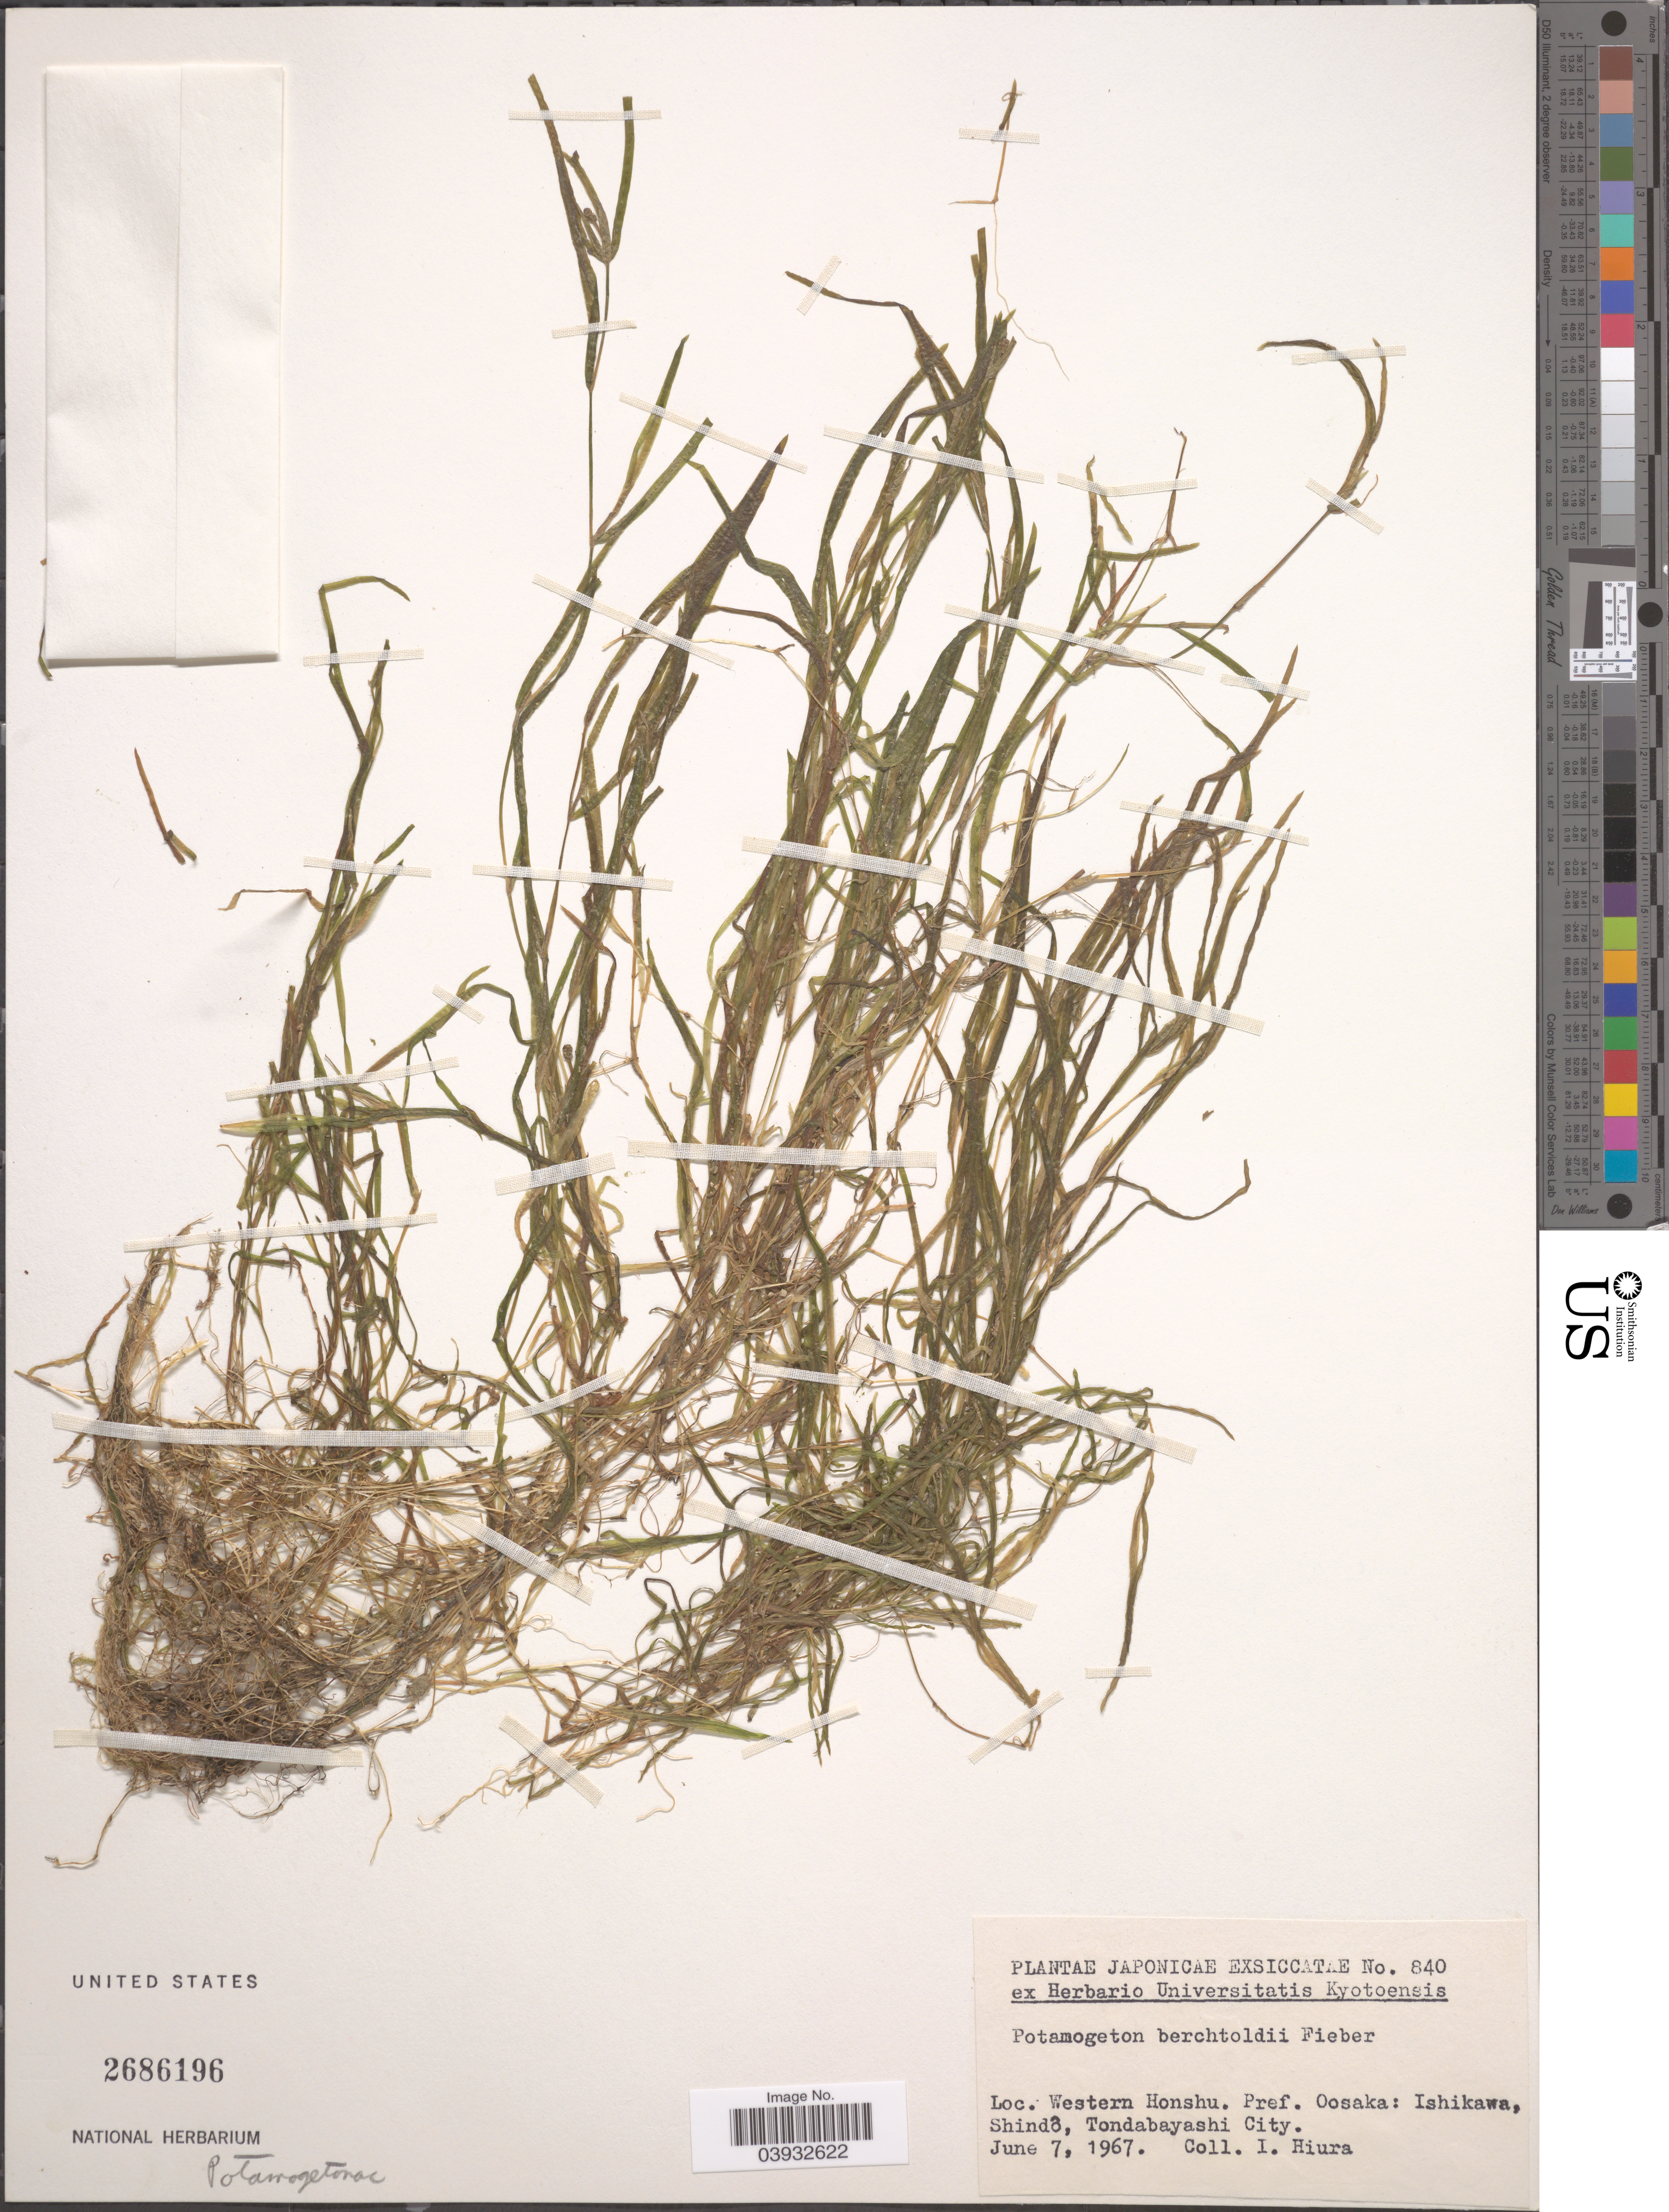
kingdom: Plantae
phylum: Tracheophyta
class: Liliopsida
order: Alismatales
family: Potamogetonaceae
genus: Potamogeton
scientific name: Potamogeton berchtoldii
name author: Fieber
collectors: I. Hiura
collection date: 1967-06-07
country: Japan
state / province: Isikawa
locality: Western Honshu. Pref. Oosaka: Ishikawa, Shindô, Tondabayashi City.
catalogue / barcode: US 2686196